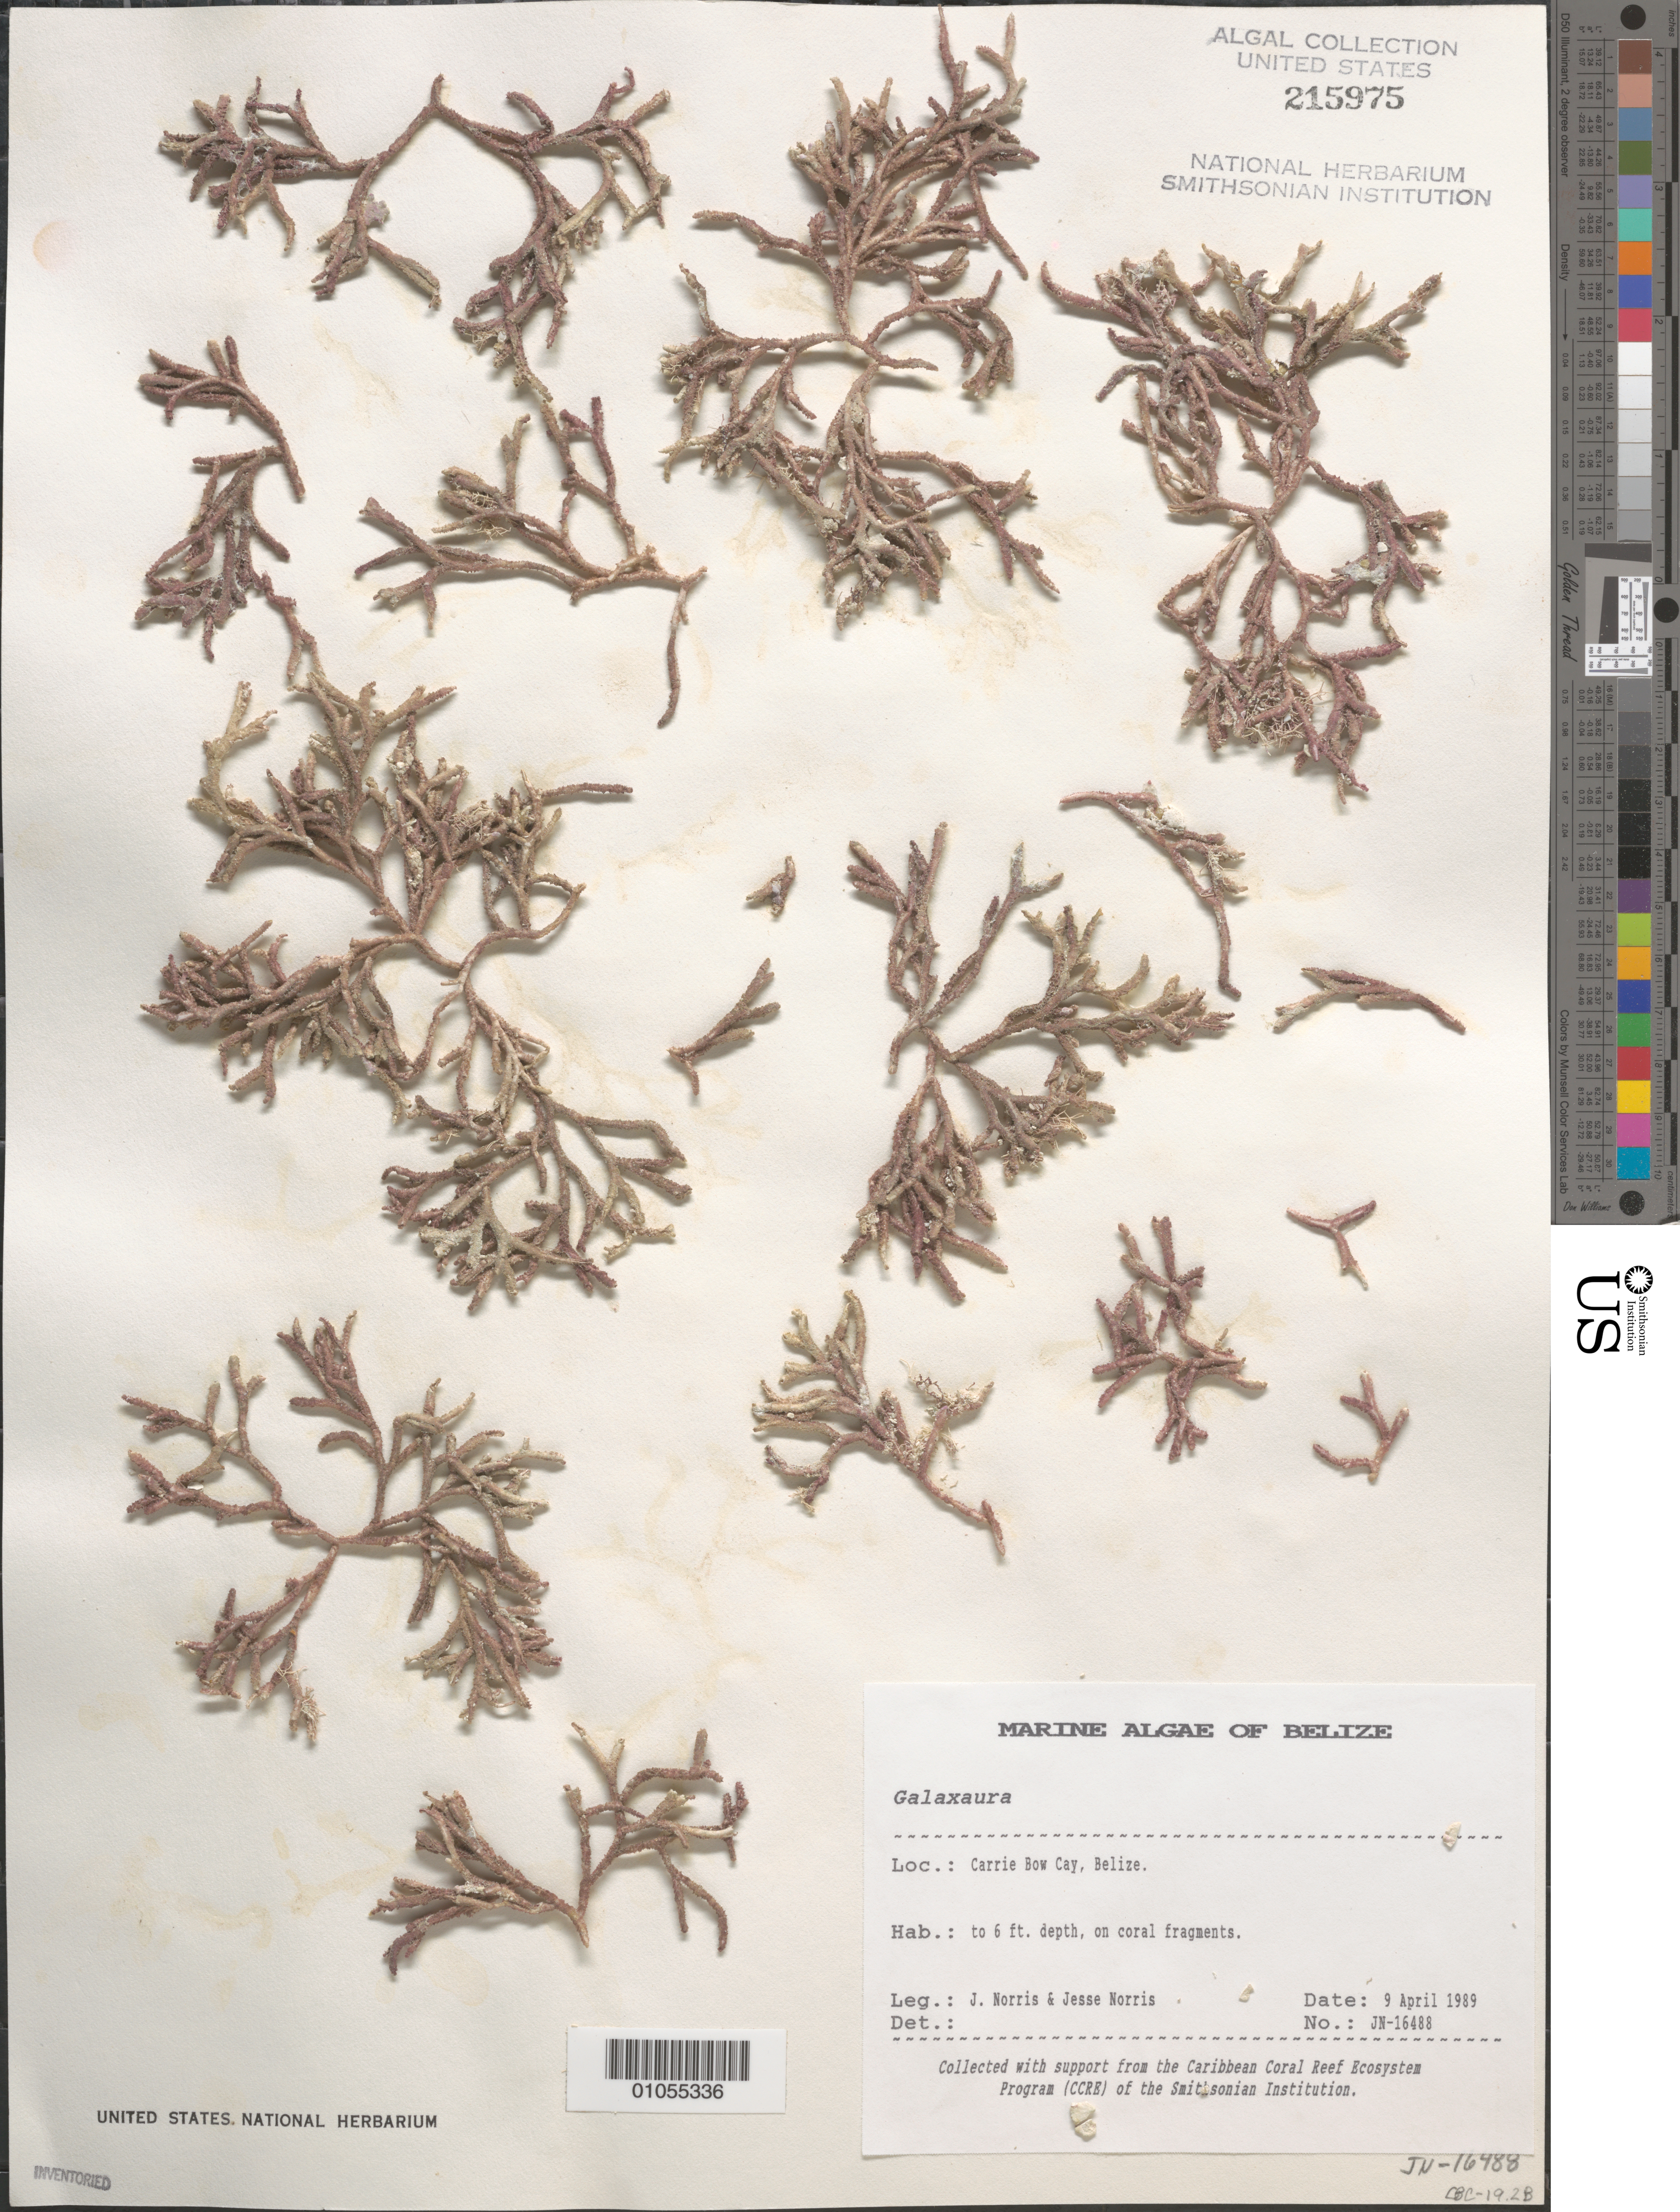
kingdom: Plantae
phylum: Rhodophyta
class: Florideophyceae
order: Nemaliales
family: Galaxauraceae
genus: Galaxaura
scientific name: Galaxaura sp.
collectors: J. N. Norris & J. A. Norris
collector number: JN-16488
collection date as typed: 09 Apr 1989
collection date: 1989-04-09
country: Belize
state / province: Stann Creek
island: Carrie Bow Cay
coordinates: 16 48' N, 88 05' W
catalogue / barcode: US 215975